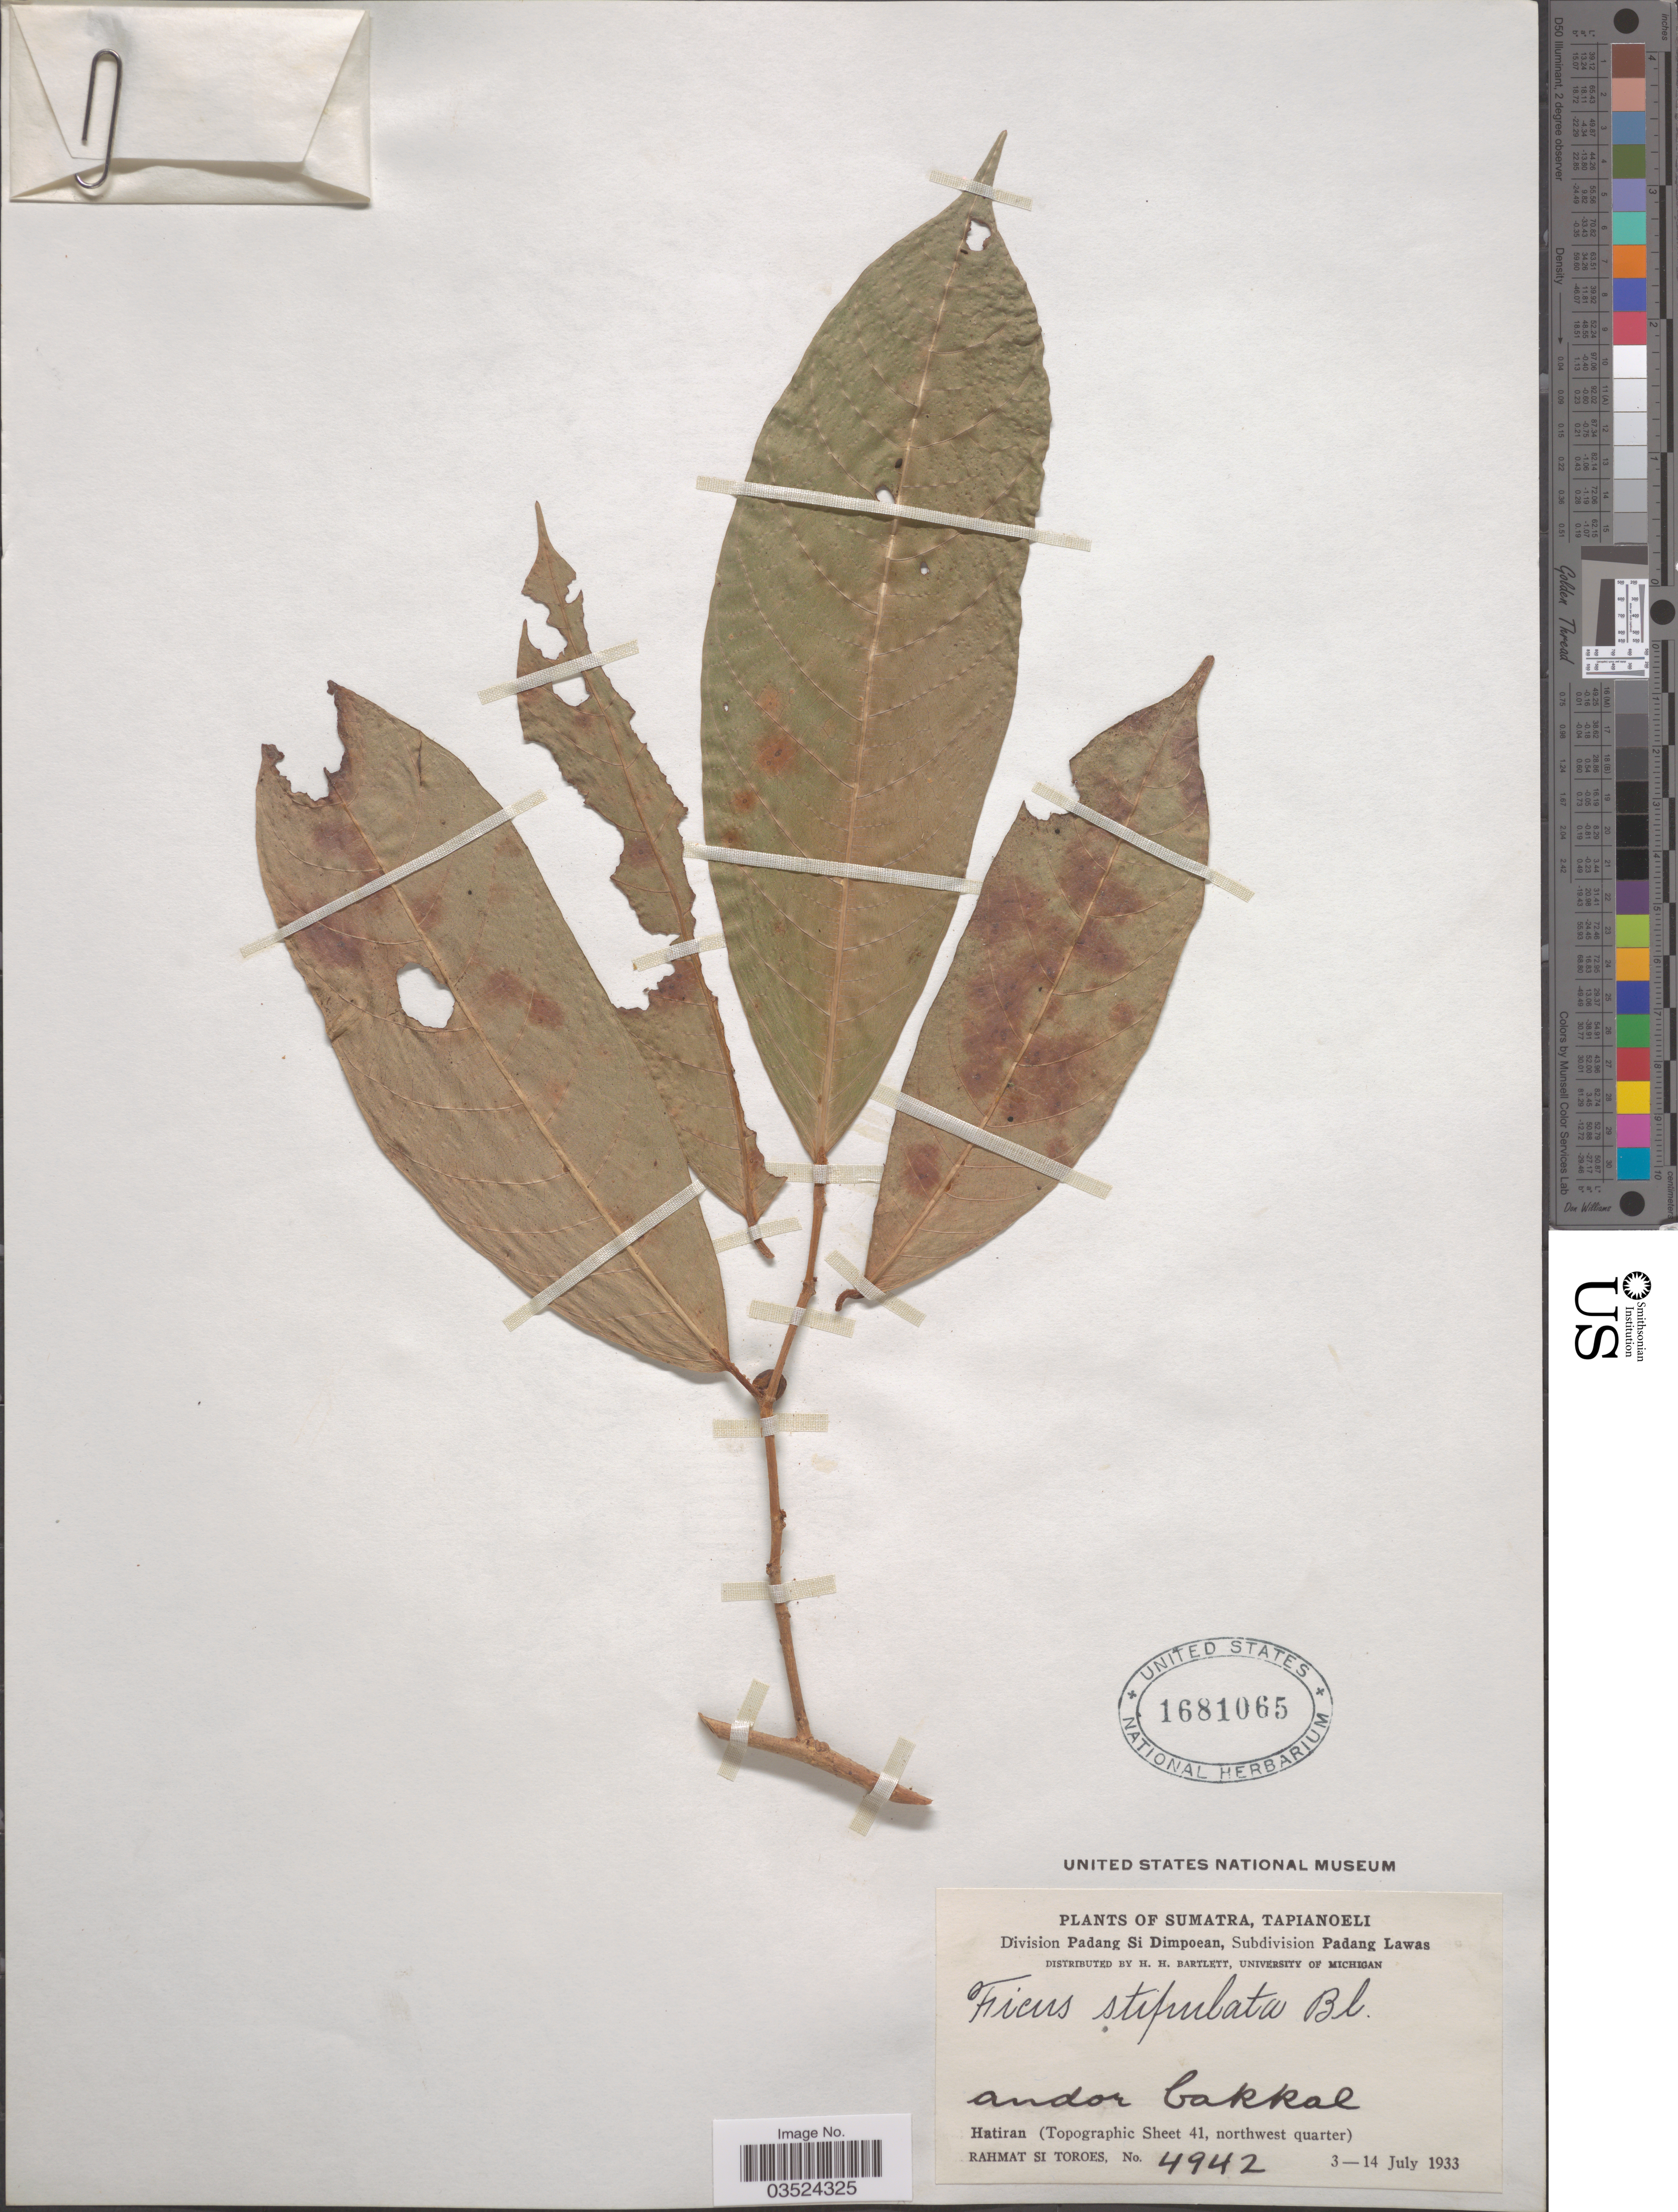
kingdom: Plantae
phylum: Tracheophyta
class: Magnoliopsida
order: Rosales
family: Moraceae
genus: Ficus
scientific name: Ficus sp.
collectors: Rahmat Si Boeea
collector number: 4942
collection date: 1933-07-03/1933-07-14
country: Indonesia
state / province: Sumatra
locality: Tapianoeli. Division Padang Si Dimpoean, Subdivision Padang Lawas. Hatiran (Topographic Sheet 41, northwest quarter).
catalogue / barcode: US 1681065